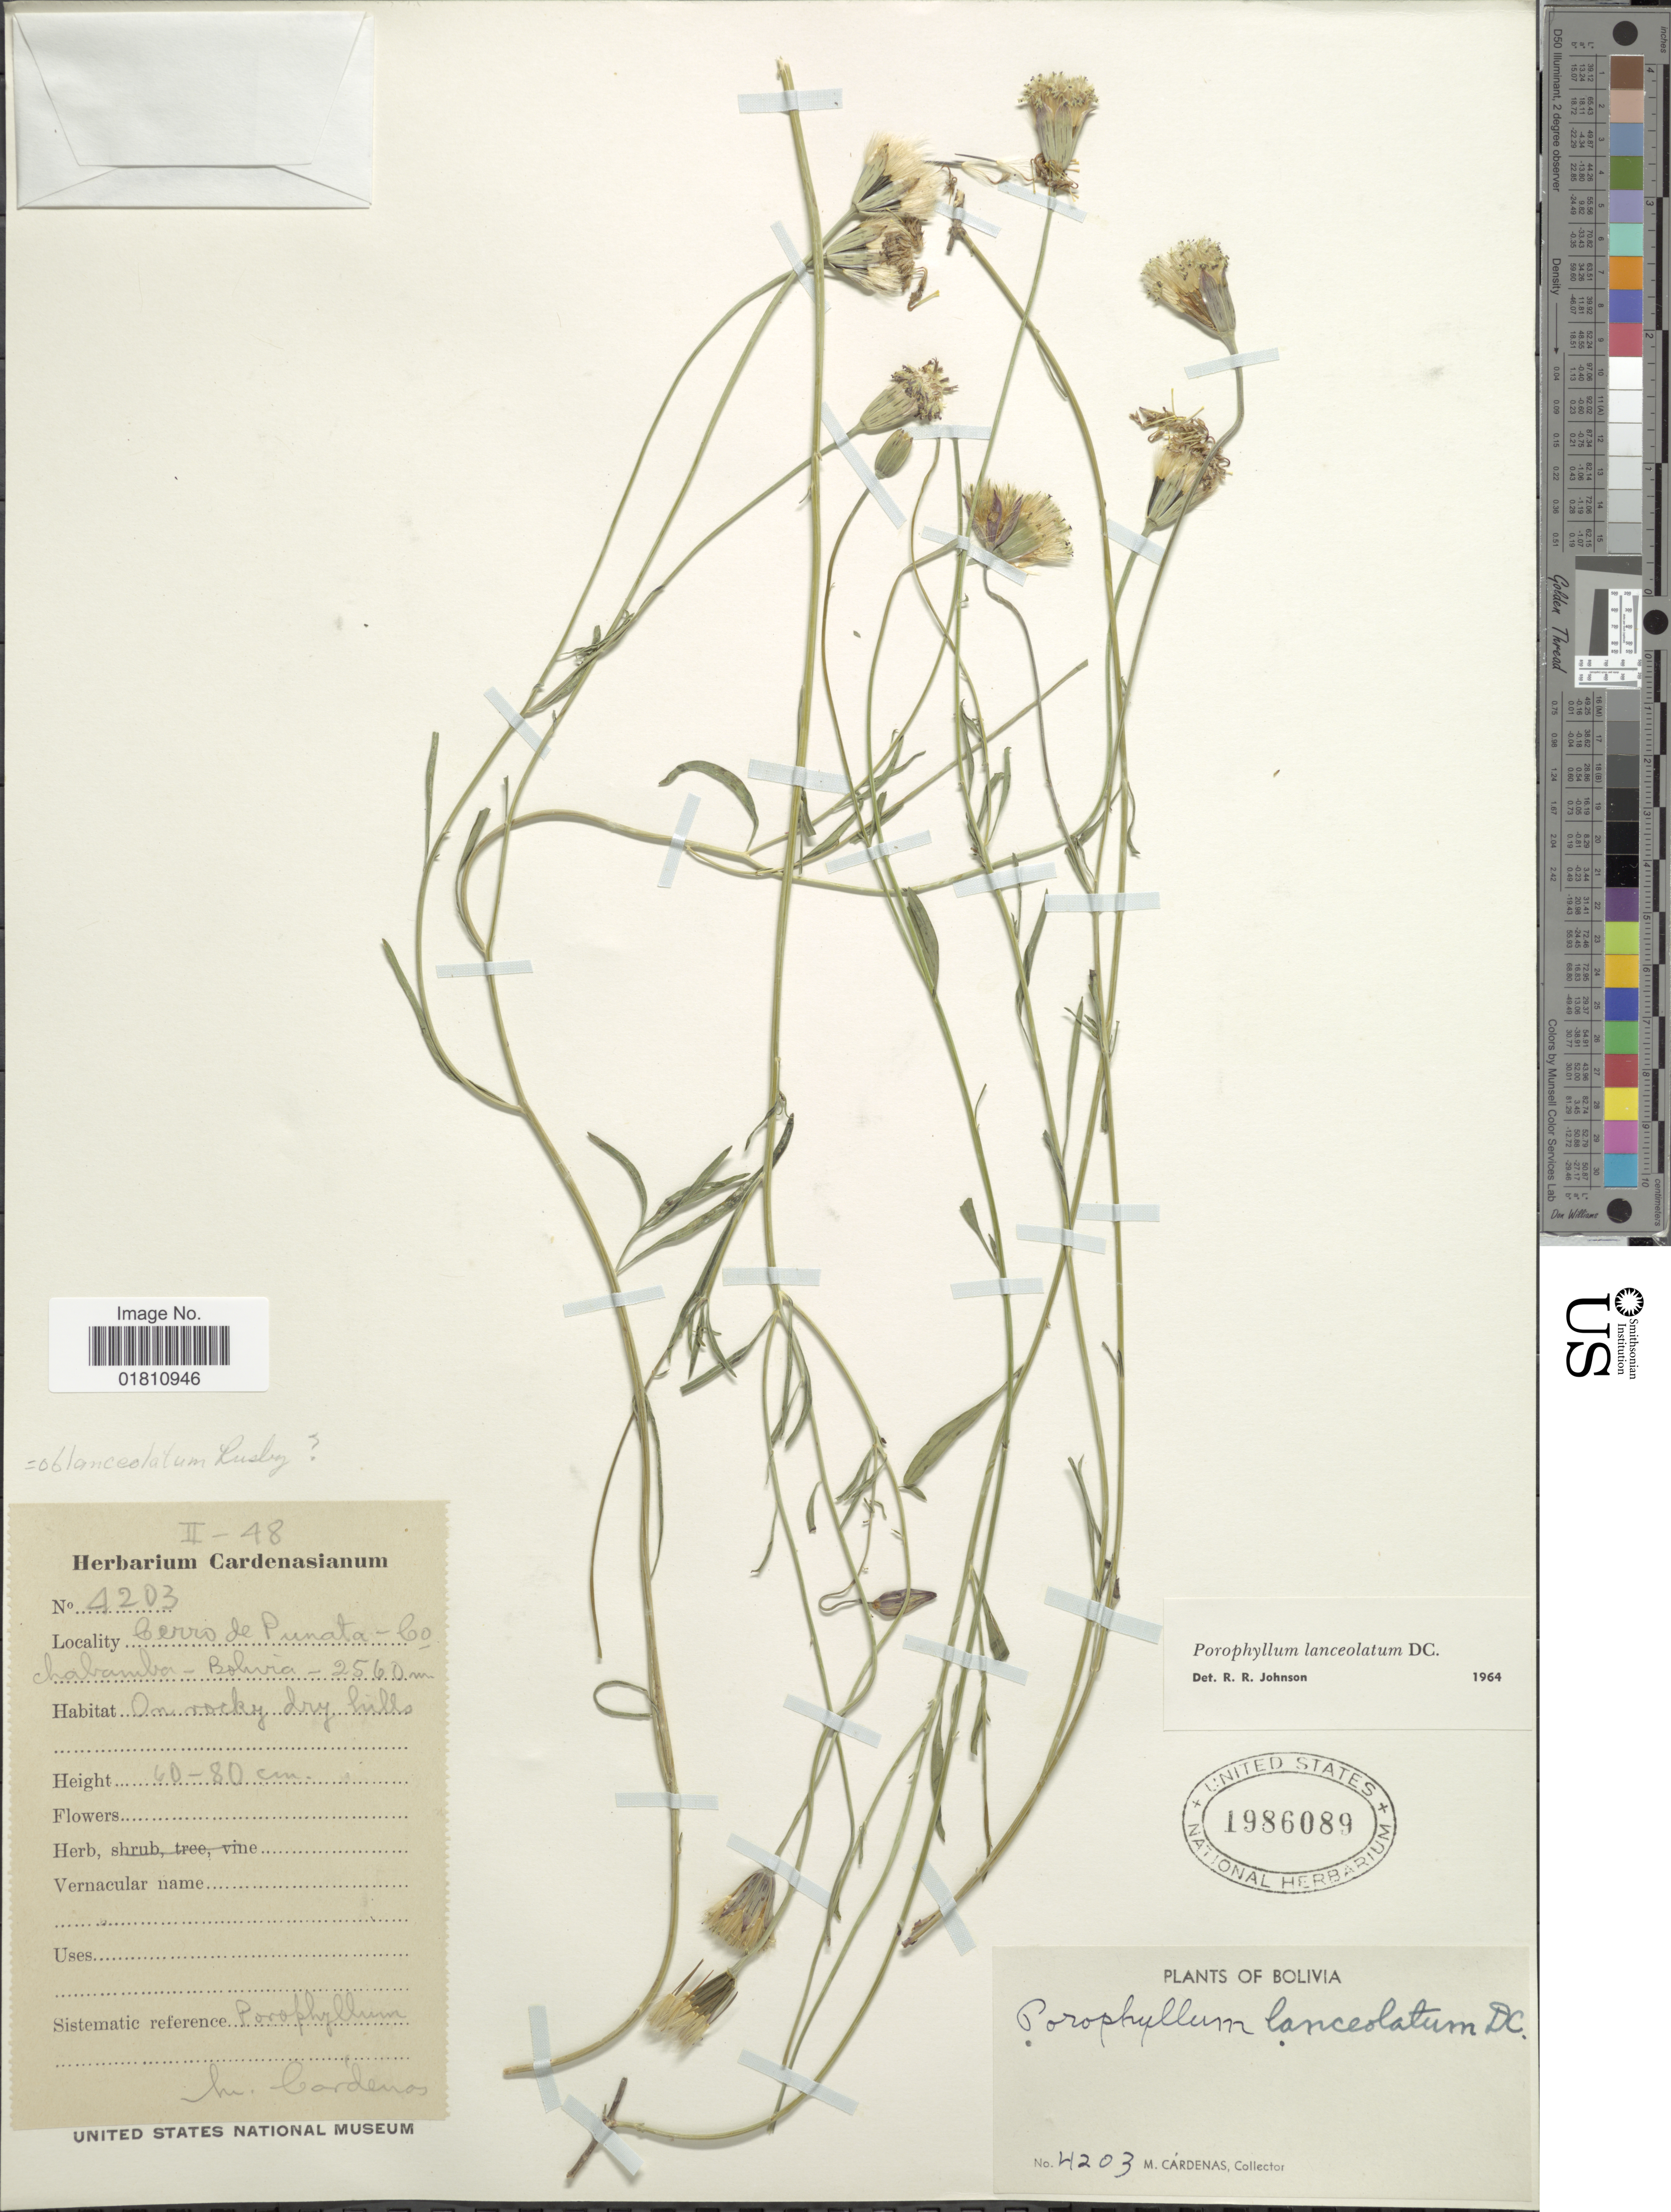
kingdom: Plantae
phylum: Tracheophyta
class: Magnoliopsida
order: Asterales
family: Asteraceae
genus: Porophyllum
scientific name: Porophyllum lanceolatum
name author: DC.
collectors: M. Cárdenas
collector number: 4203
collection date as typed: Transcribed d/m/y: /2/48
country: Bolivia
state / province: Cochabamba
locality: Cerro de Punata, on rocky dry hills.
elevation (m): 2560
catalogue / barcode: US 1986089